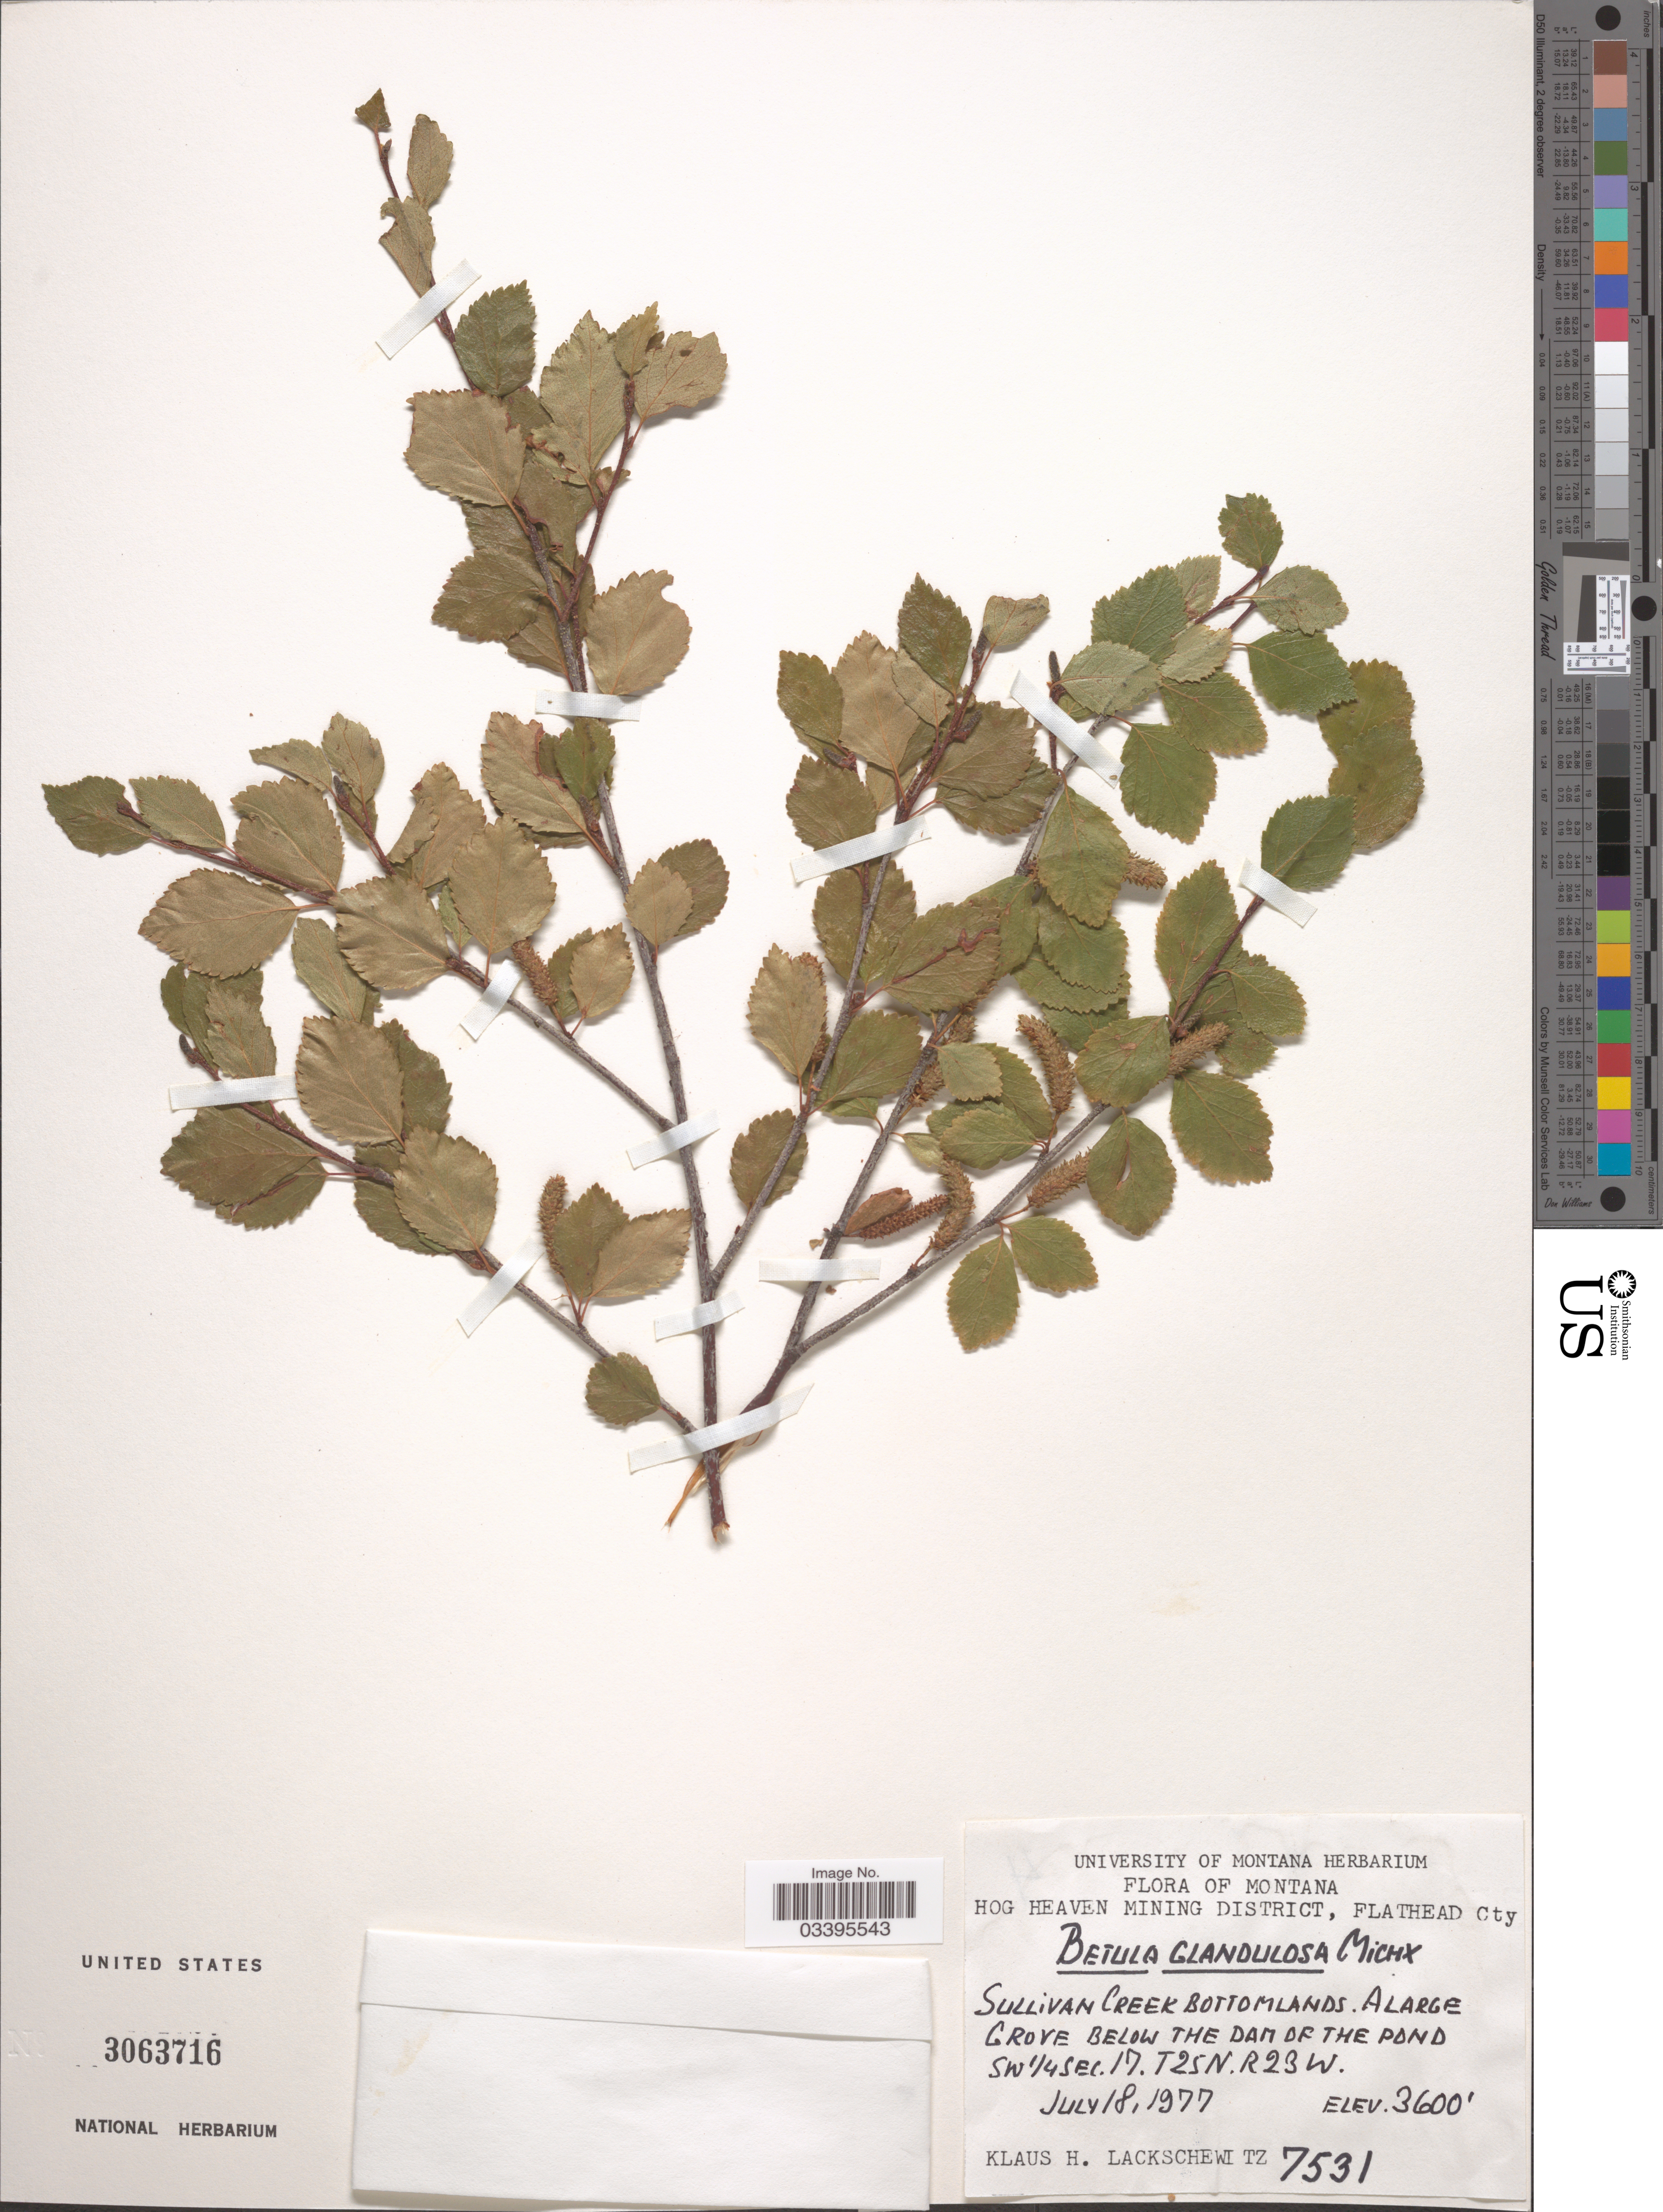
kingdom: Plantae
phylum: Tracheophyta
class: Magnoliopsida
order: Fagales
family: Betulaceae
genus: Betula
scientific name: Betula glandulosa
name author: Michx.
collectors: K. Lackschewitz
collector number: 7531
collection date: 1977-07-18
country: United States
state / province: Montana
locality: Hog Heaven Mining District, Flathead Cty. Sullivan Creek Bottomlands. A large grove below the dam of the pond. SW ¼ Sec, T25N. R23W.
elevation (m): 1097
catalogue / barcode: US 3063716